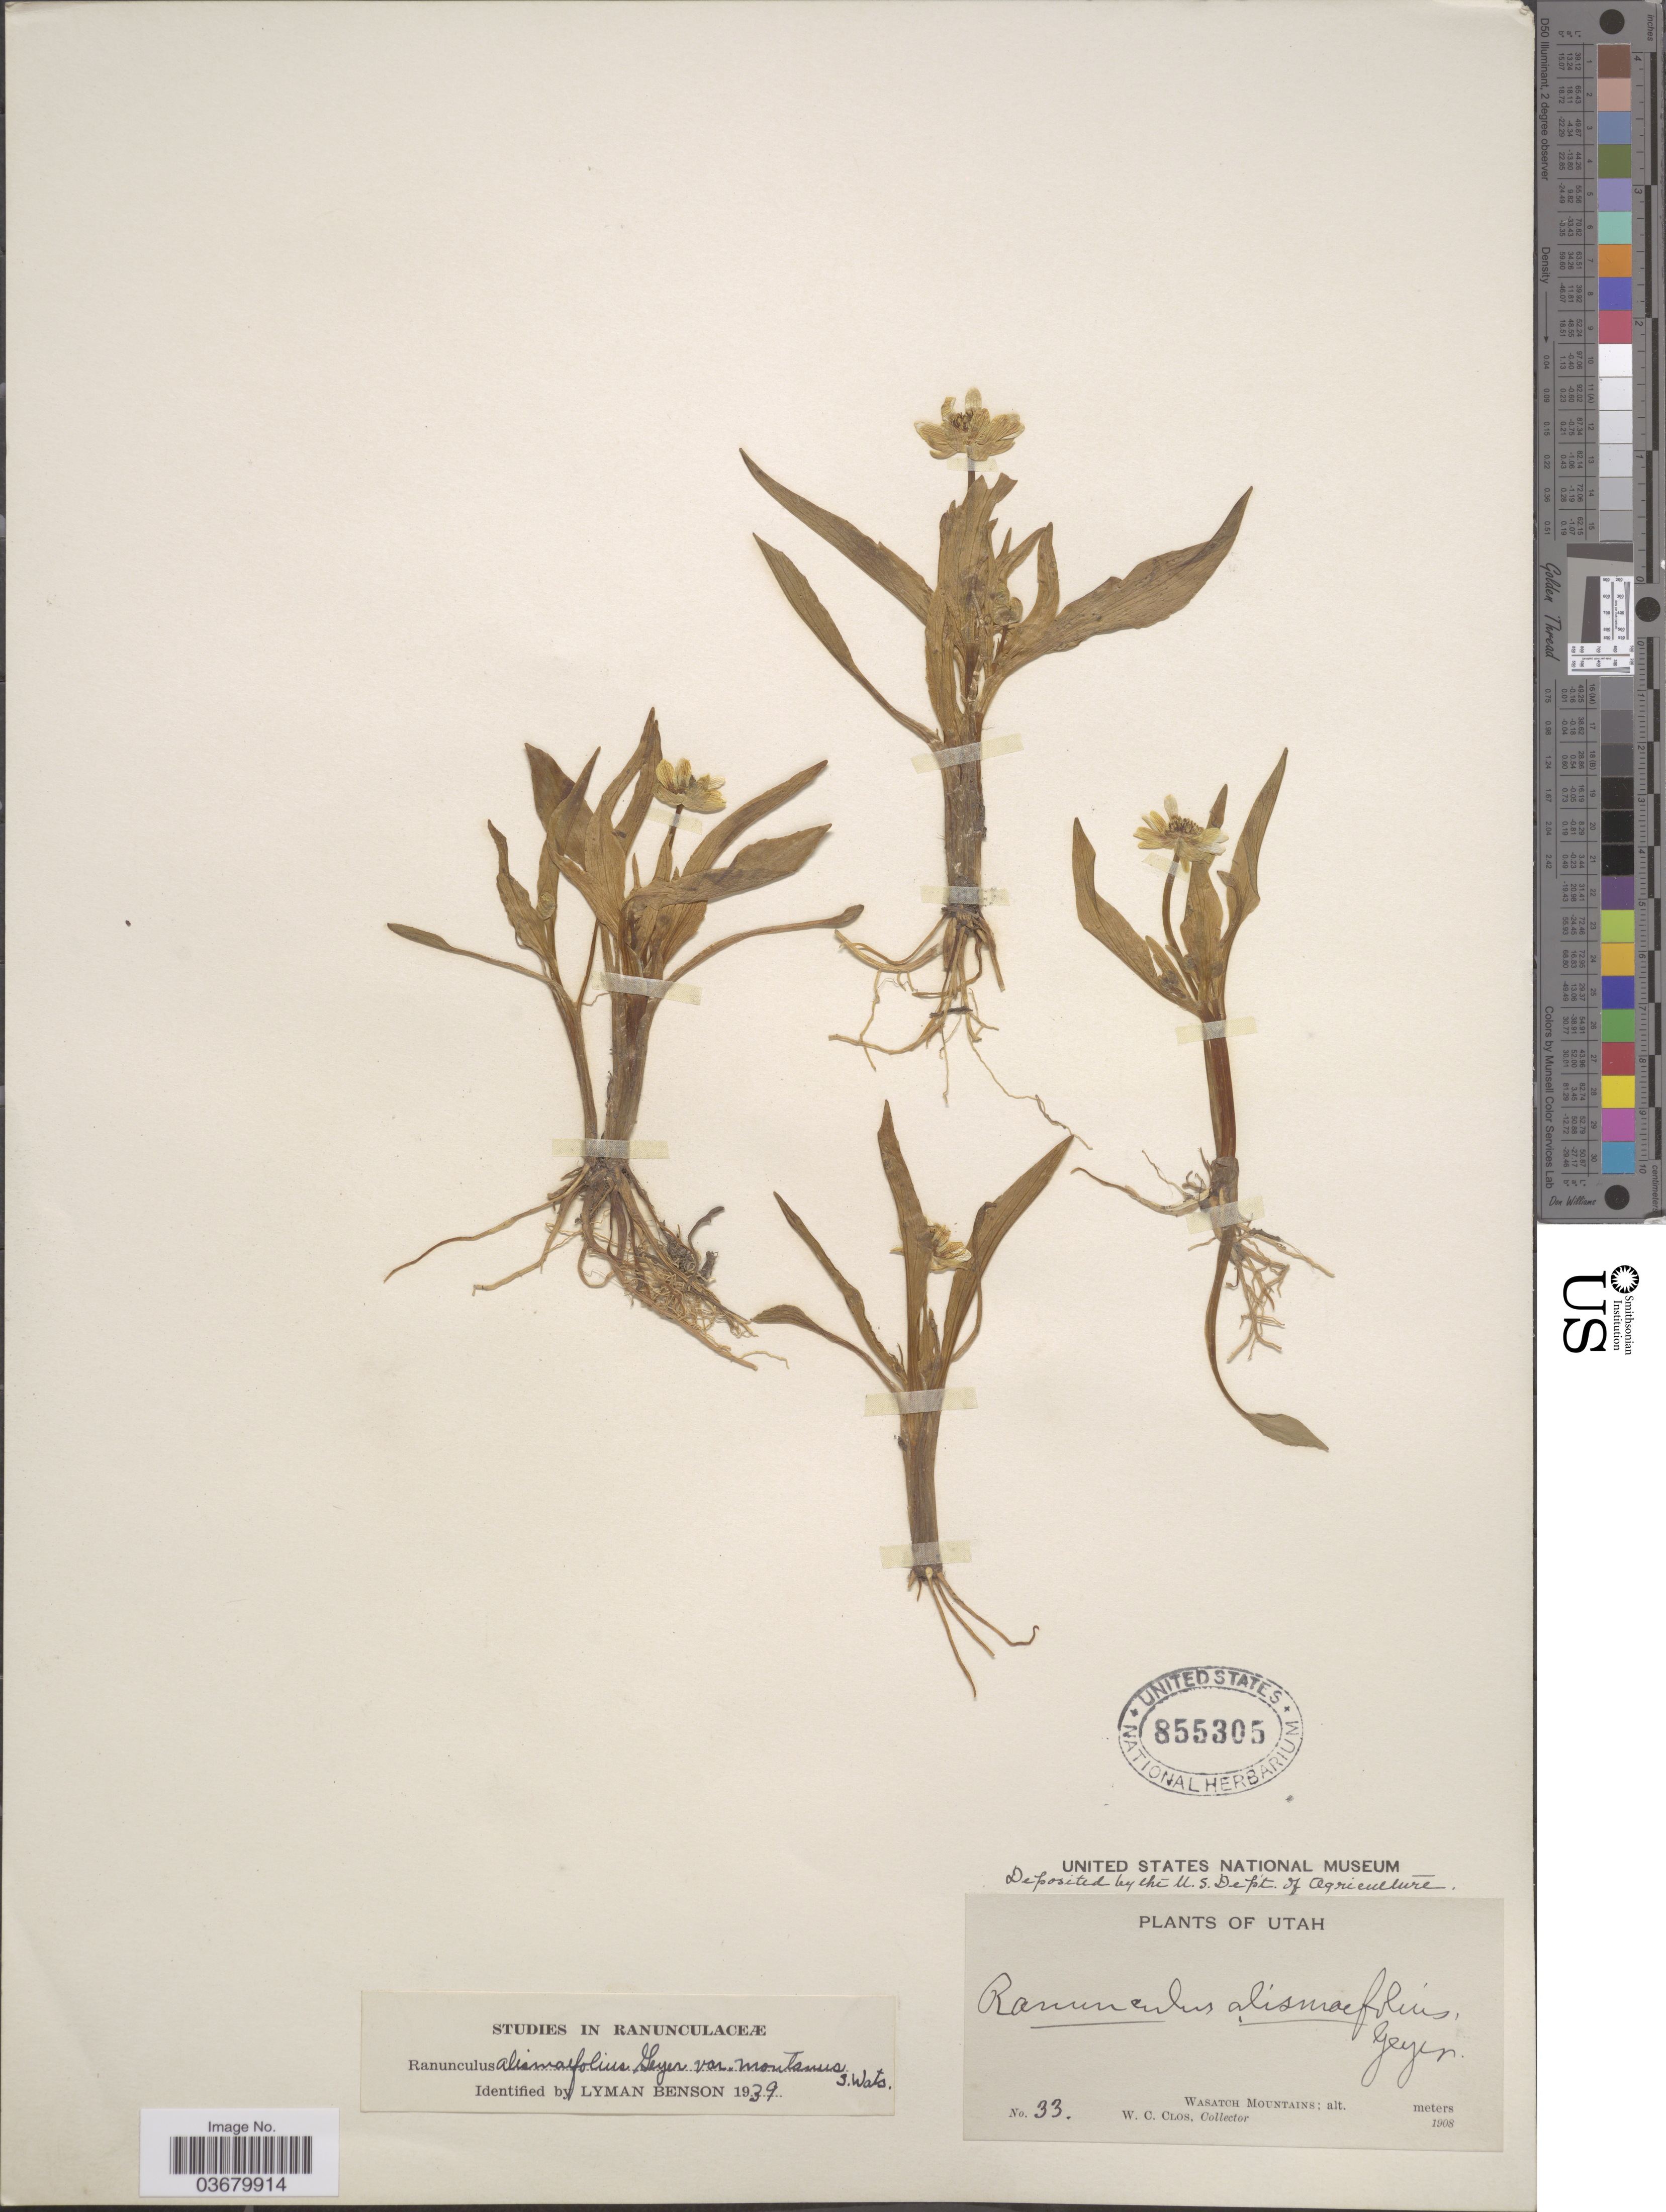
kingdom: Plantae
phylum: Tracheophyta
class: Magnoliopsida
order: Ranunculales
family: Ranunculaceae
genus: Ranunculus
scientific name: Ranunculus alismifolius var. montanus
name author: S. Watson in C. King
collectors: W. C. Clos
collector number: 33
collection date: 1908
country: United States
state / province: Utah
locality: Wasatch Mountains.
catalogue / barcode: US 855305